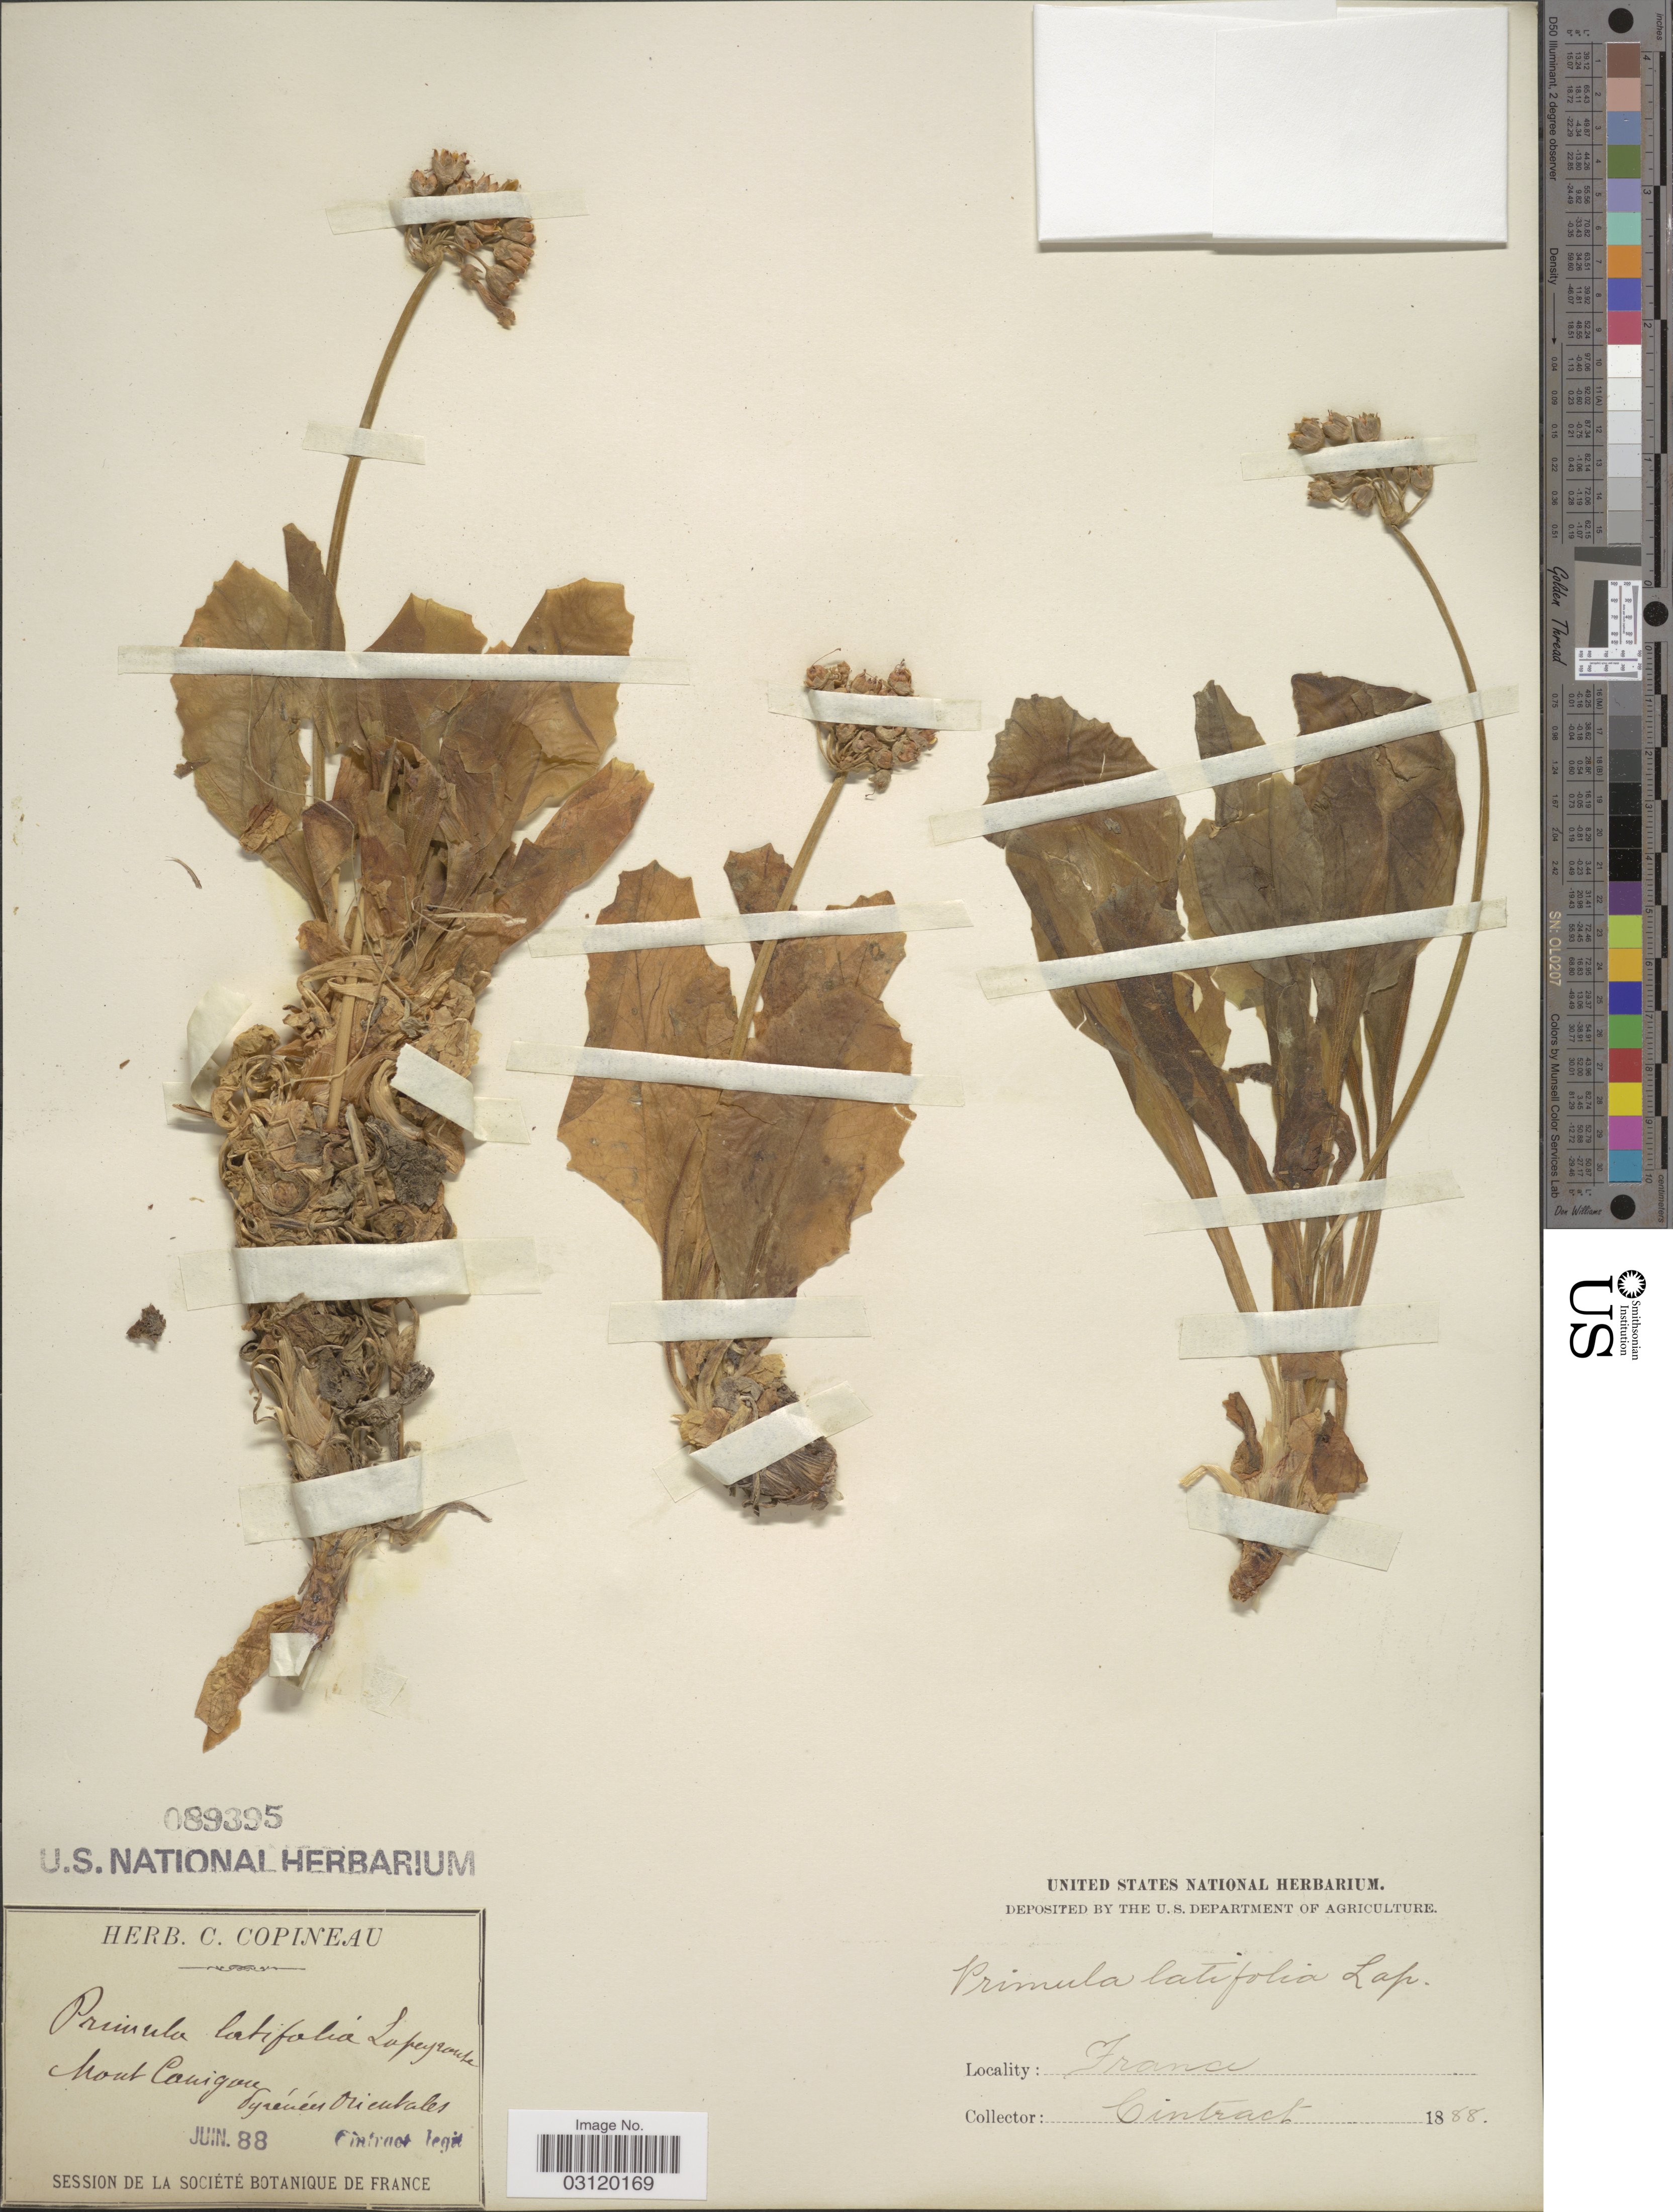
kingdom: Plantae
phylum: Tracheophyta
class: Magnoliopsida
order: Ericales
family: Primulaceae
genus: Primula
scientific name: Primula latifolia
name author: Lapeyr.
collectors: Cintract, --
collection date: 1888-06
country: France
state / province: Occitanie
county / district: Pyrénées-Orientales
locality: Mont Canigou, Pyrénées orientales.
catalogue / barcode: US 89395